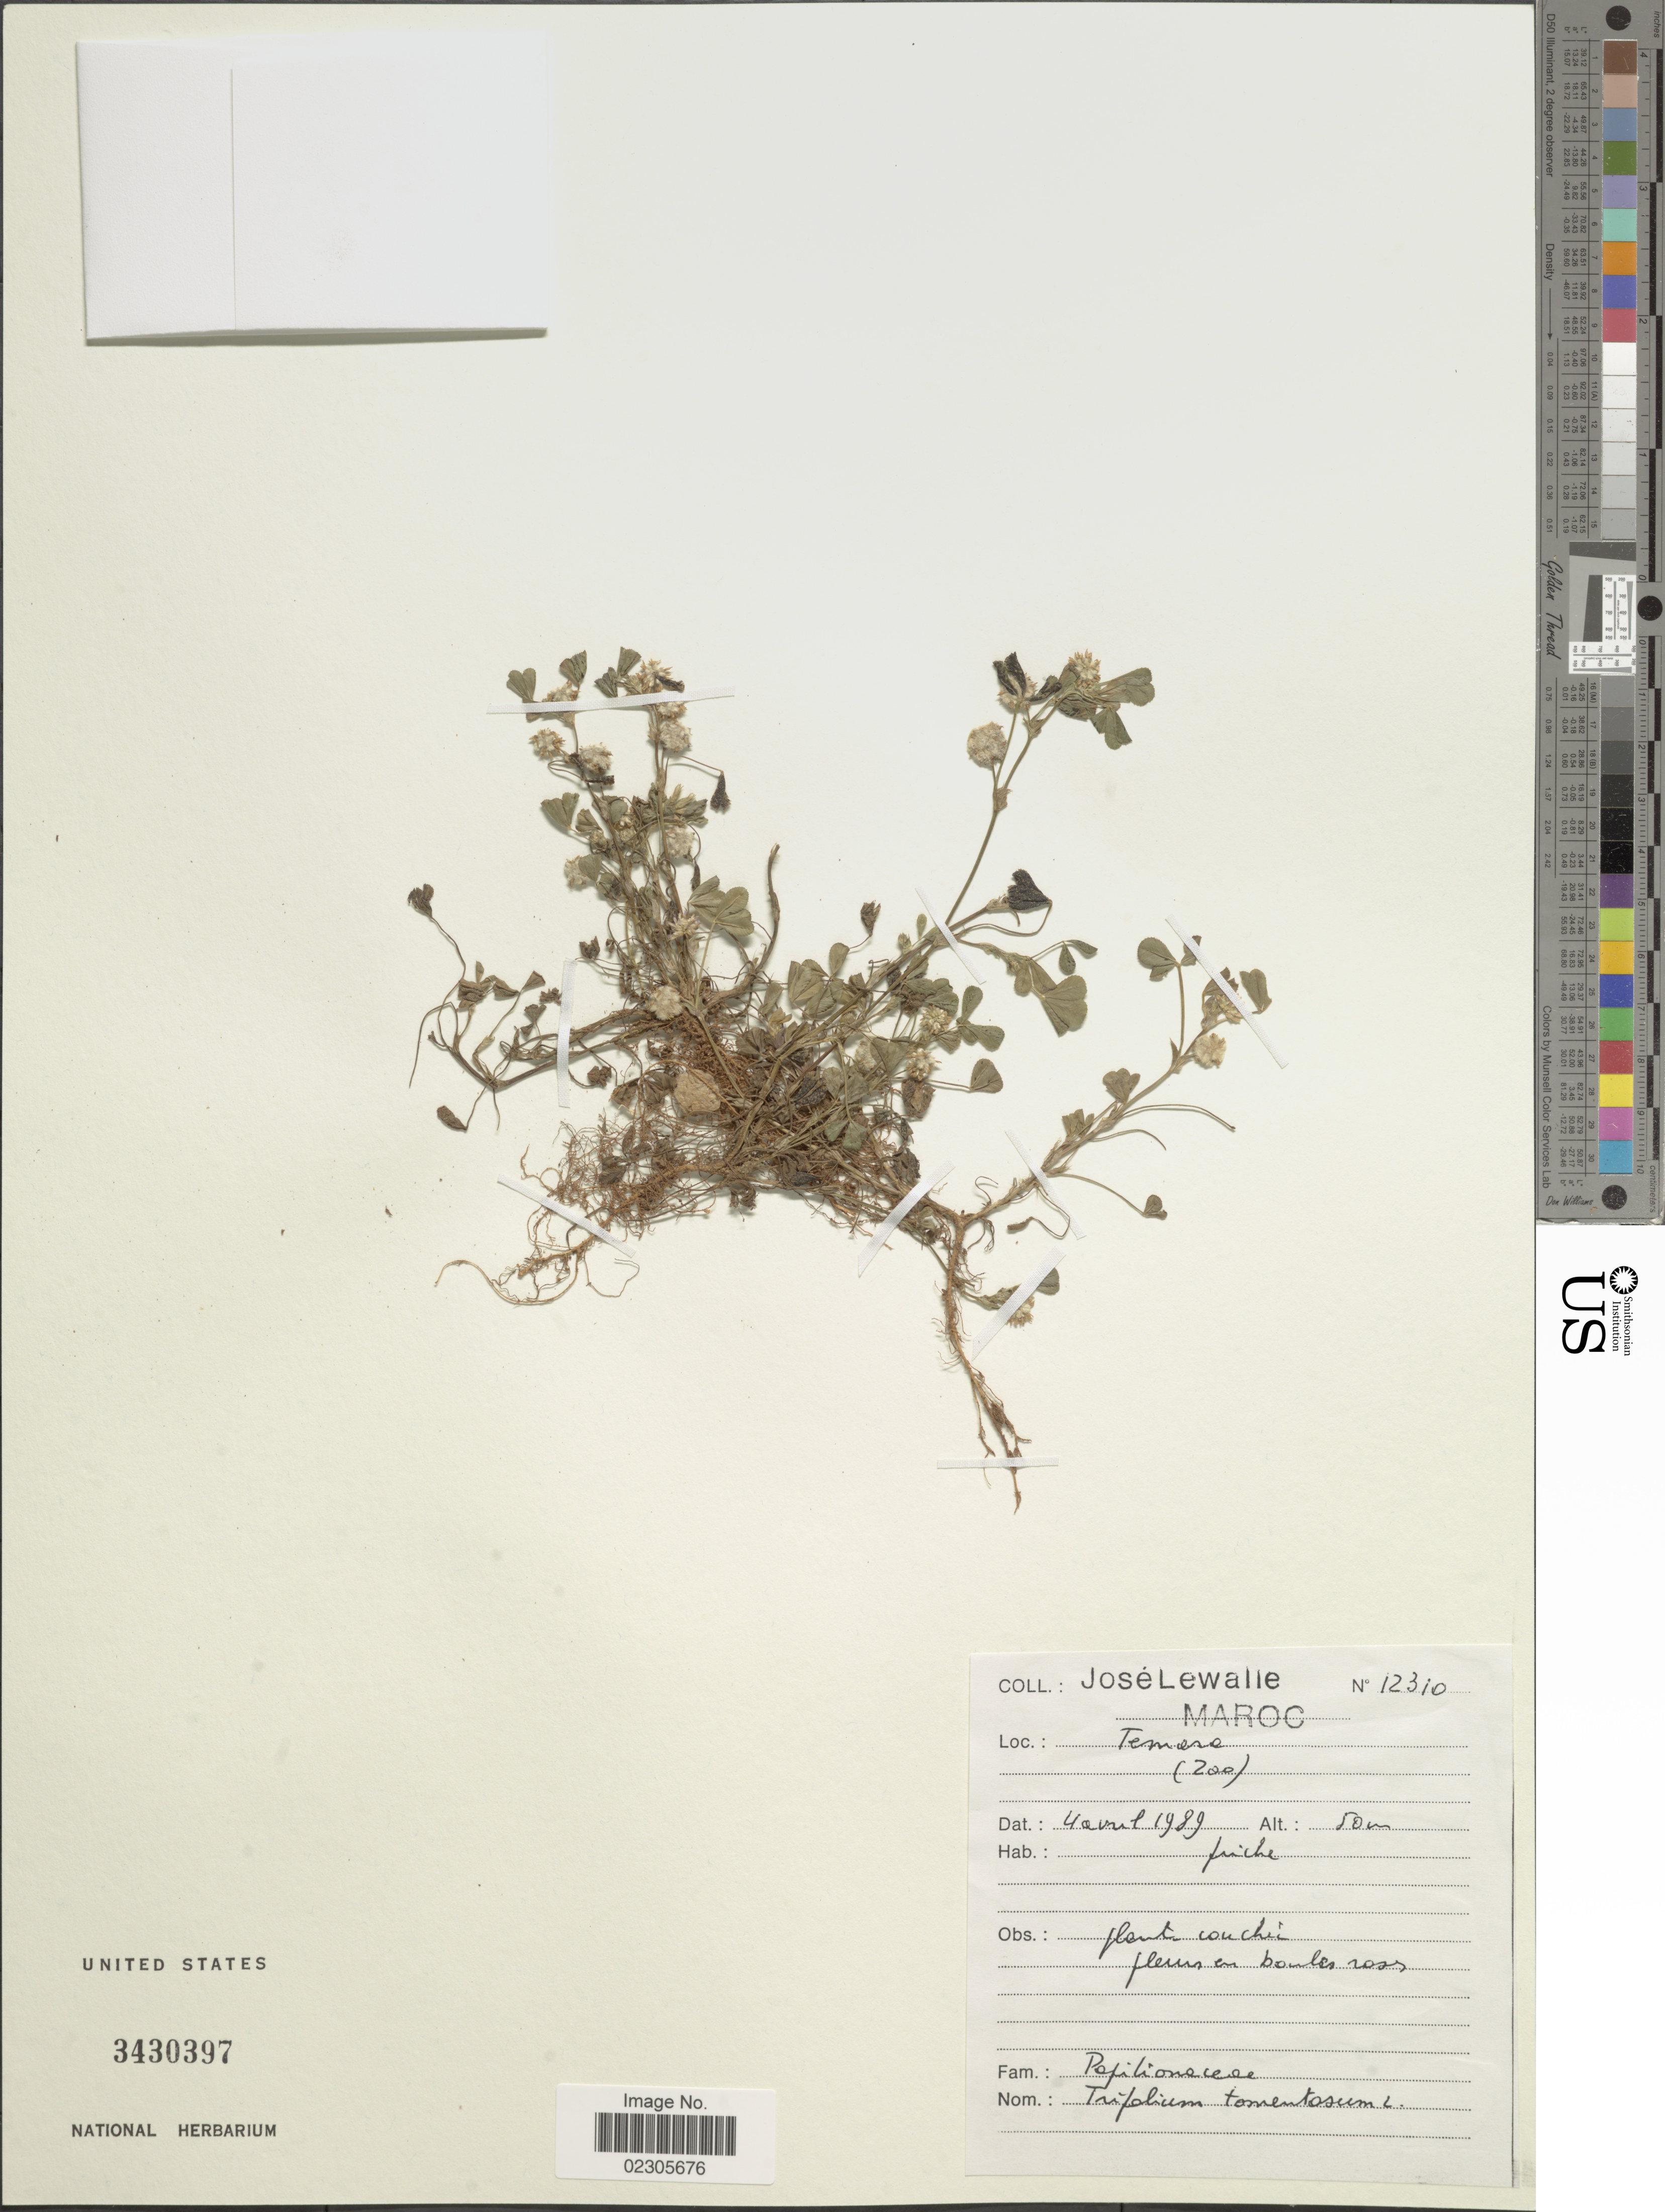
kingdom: Plantae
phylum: Tracheophyta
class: Magnoliopsida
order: Fabales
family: Fabaceae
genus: Trifolium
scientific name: Trifolium tomentosum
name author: L.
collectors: J. Lewalle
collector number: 12310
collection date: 1989-04-04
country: Morocco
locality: Tenere (zoo)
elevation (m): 50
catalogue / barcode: US 3430397